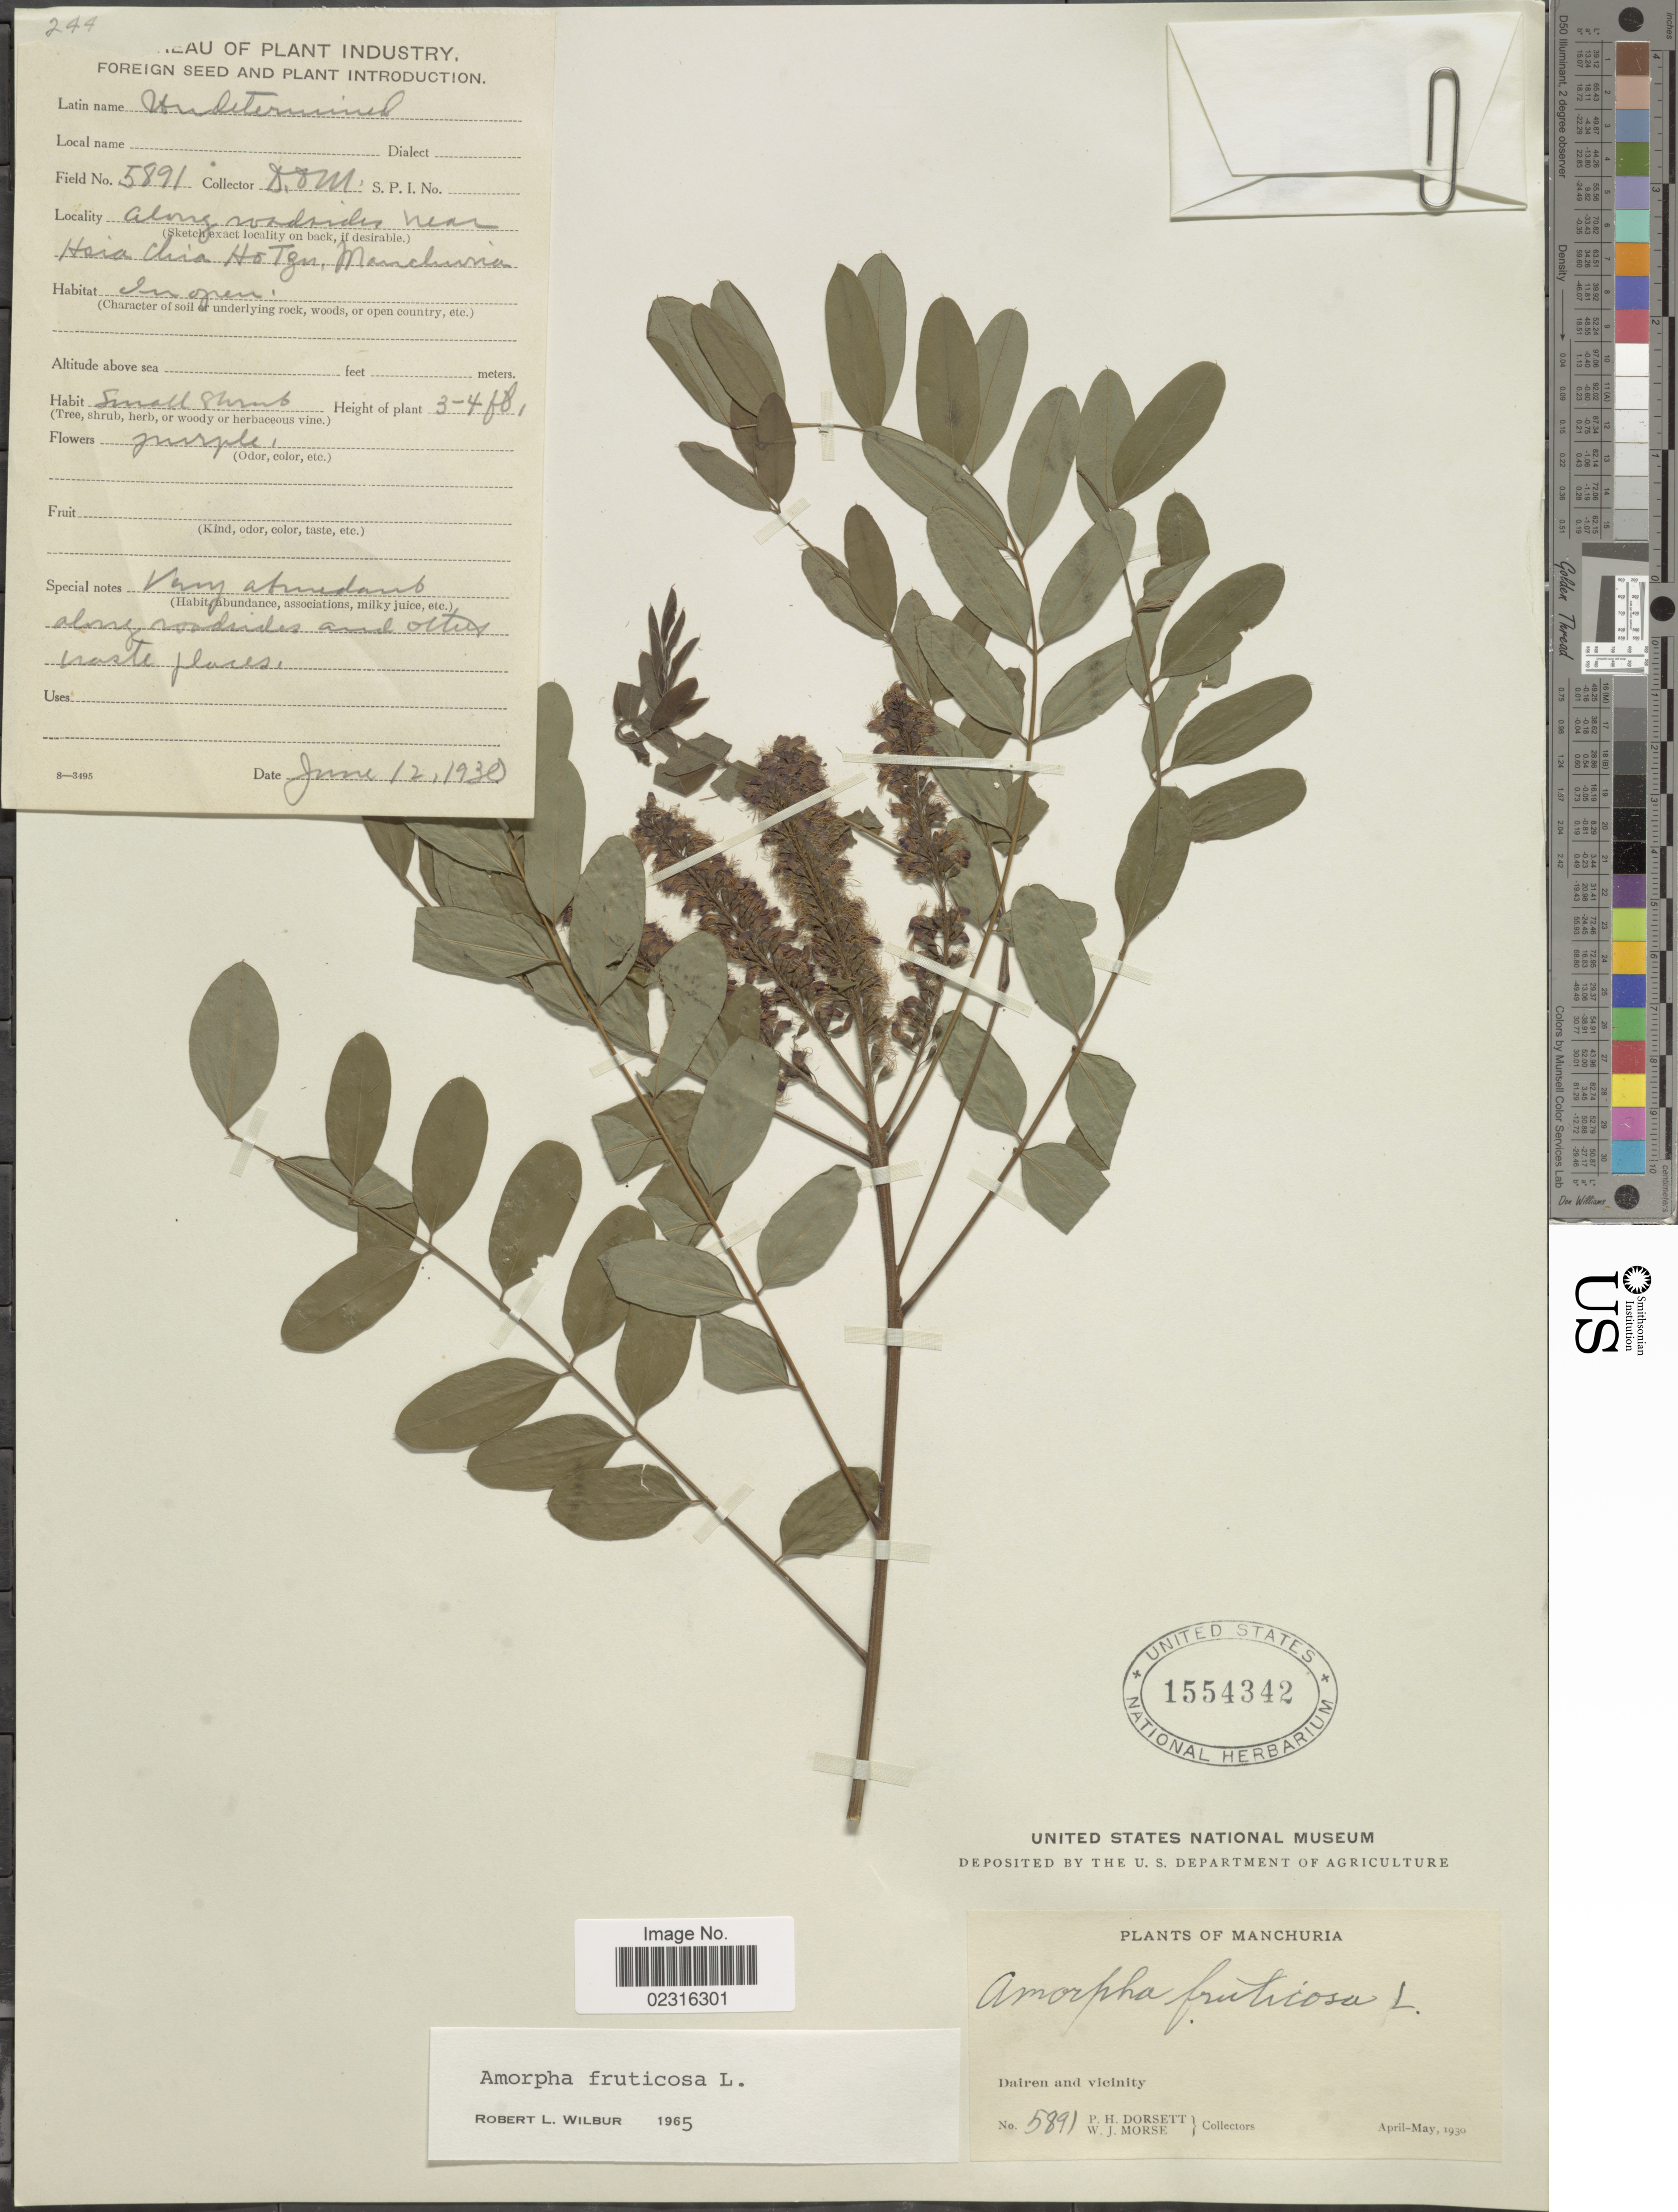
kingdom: Plantae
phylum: Tracheophyta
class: Magnoliopsida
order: Fabales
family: Fabaceae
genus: Amorpha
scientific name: Amorpha fruticosa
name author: L.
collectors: P. H. Dorsett & W. J. Morse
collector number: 5891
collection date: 1930-06-12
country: China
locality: Manchuria, along roadsides near Hsia [interpreted] Chia [interpreted] Ho Ten [interpreted], Dairen and vicinity.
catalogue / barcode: US 1554342